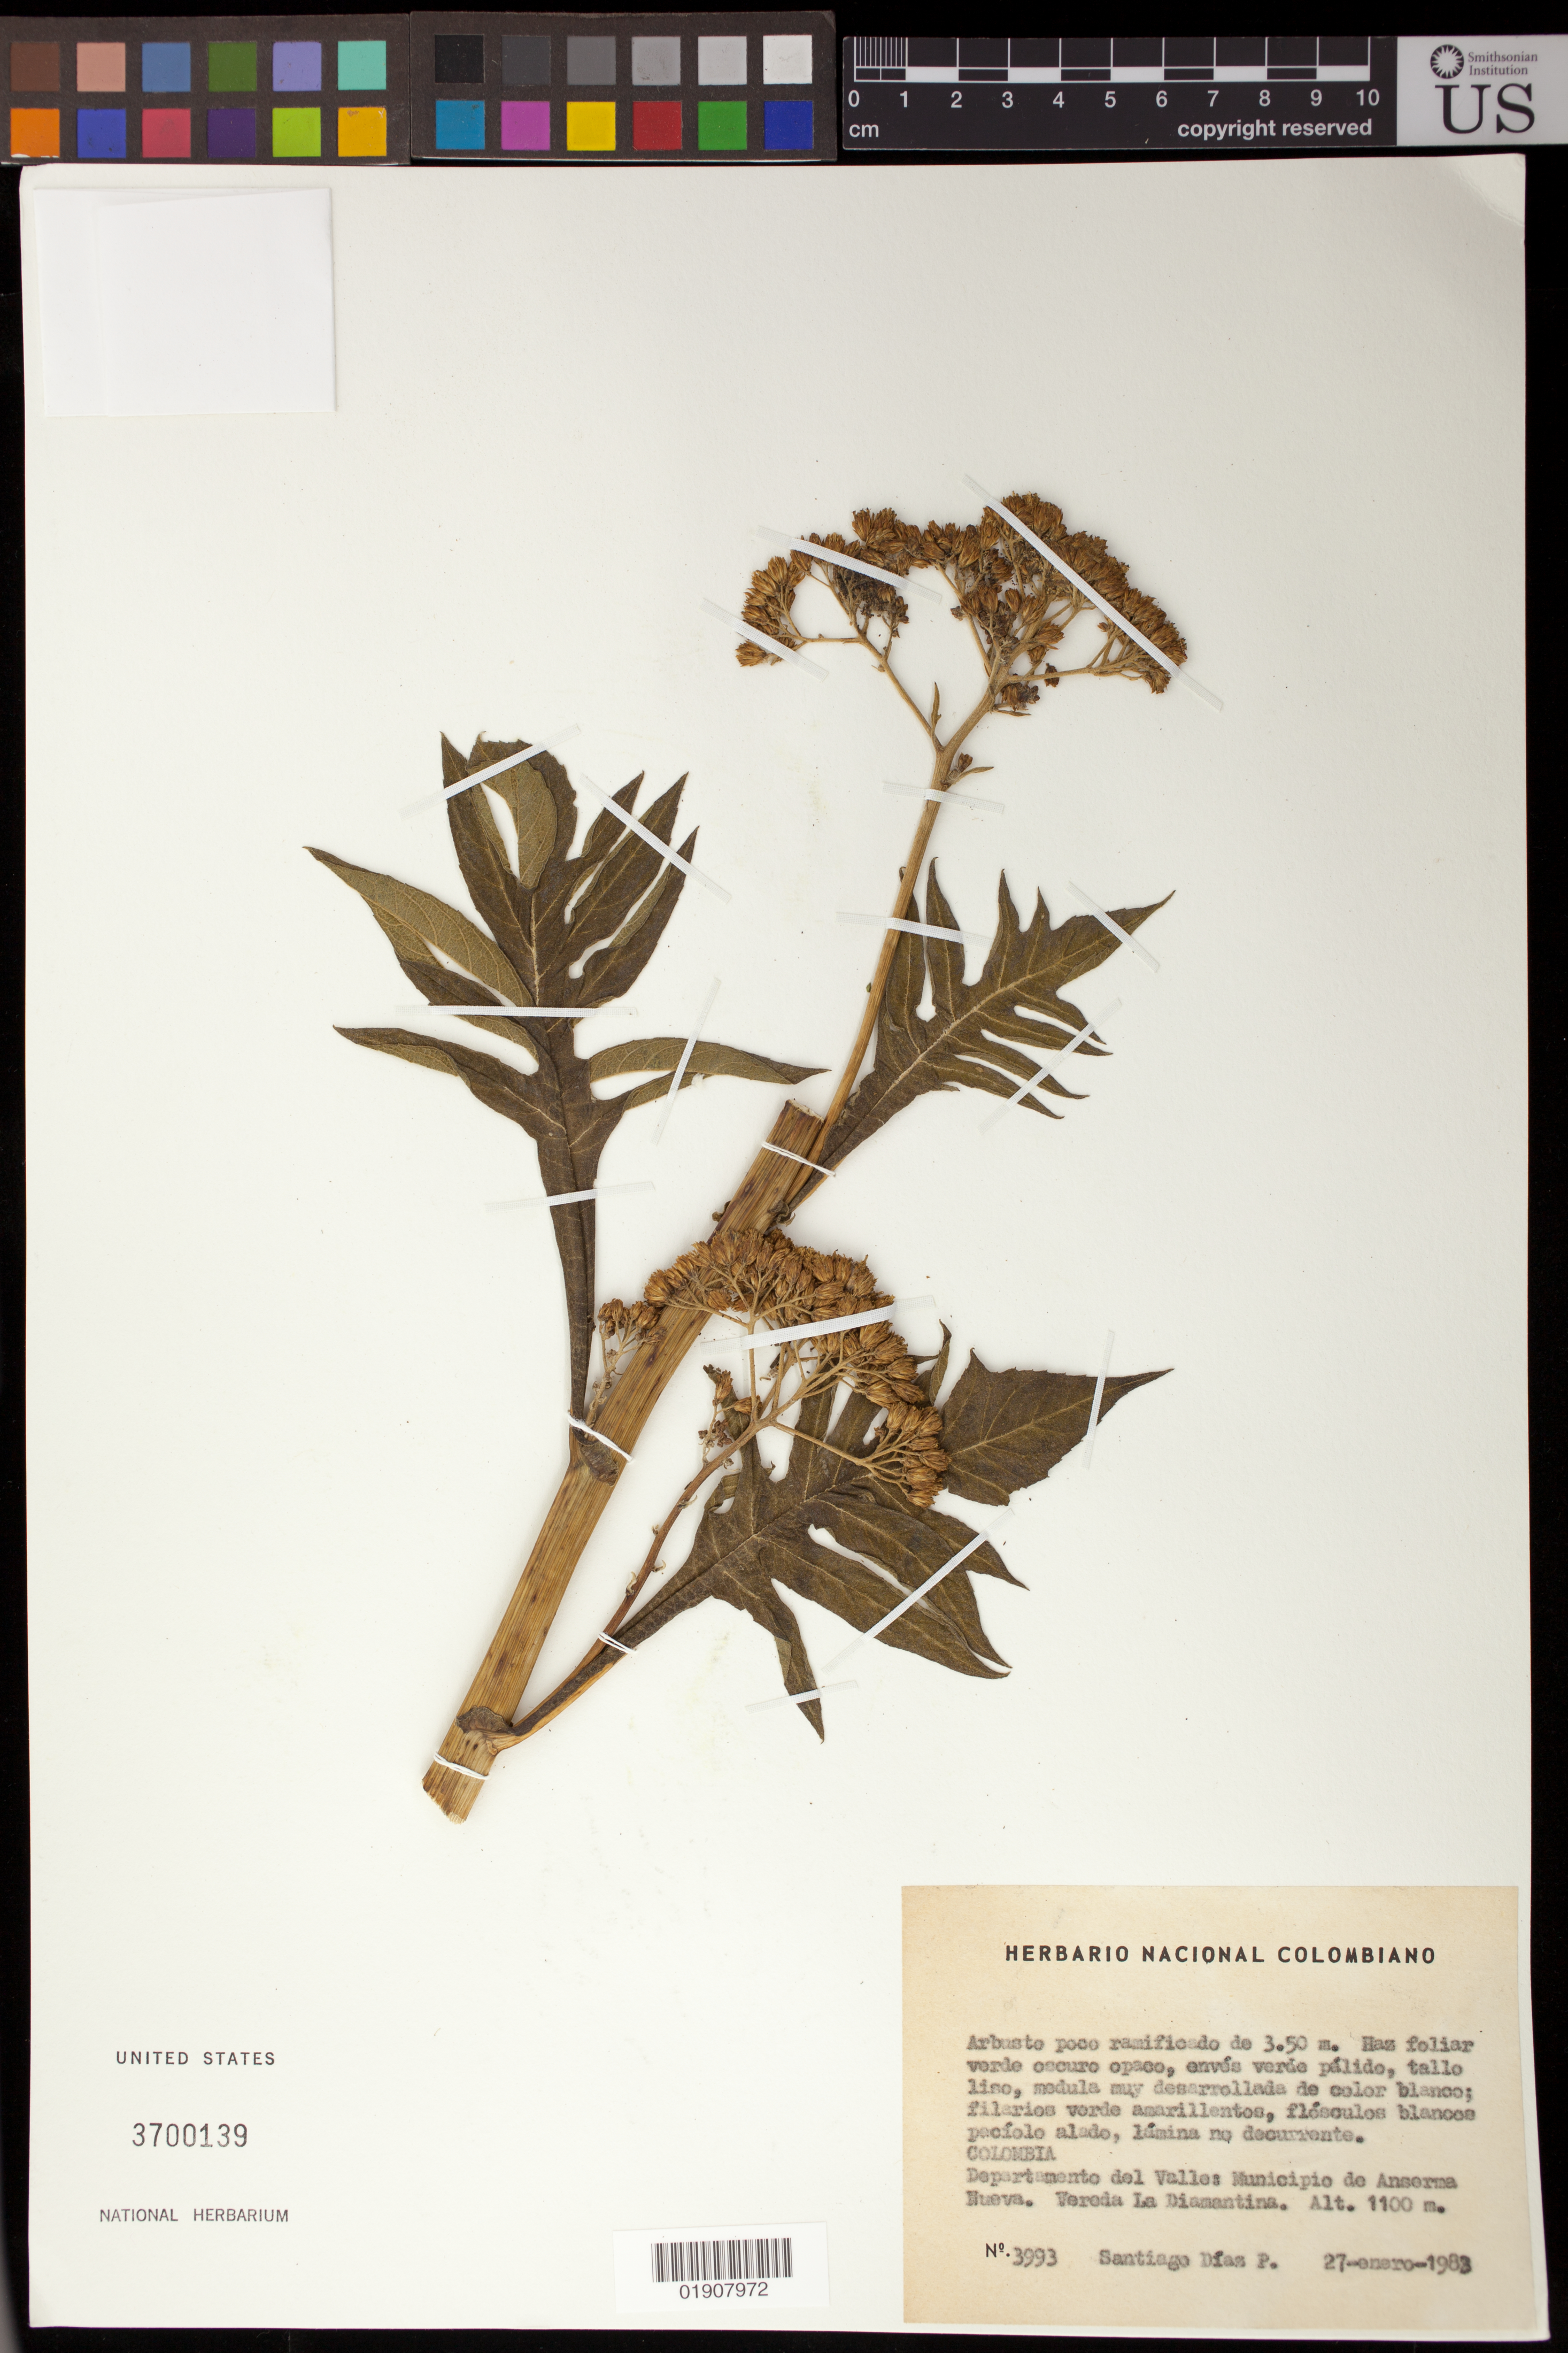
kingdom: Plantae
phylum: Tracheophyta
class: Magnoliopsida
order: Asterales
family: Asteraceae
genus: Verbesina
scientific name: Verbesina sp.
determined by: Ávila C., Fabio Andrés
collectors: S. Díaz Píedrahíta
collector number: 3993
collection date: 1983-01-27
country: Colombia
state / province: Valle del Cauca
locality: Departamento del Valle, Municipio de Anserma Nueva, Vereda La Diamantina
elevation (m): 1100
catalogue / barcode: US 3700139